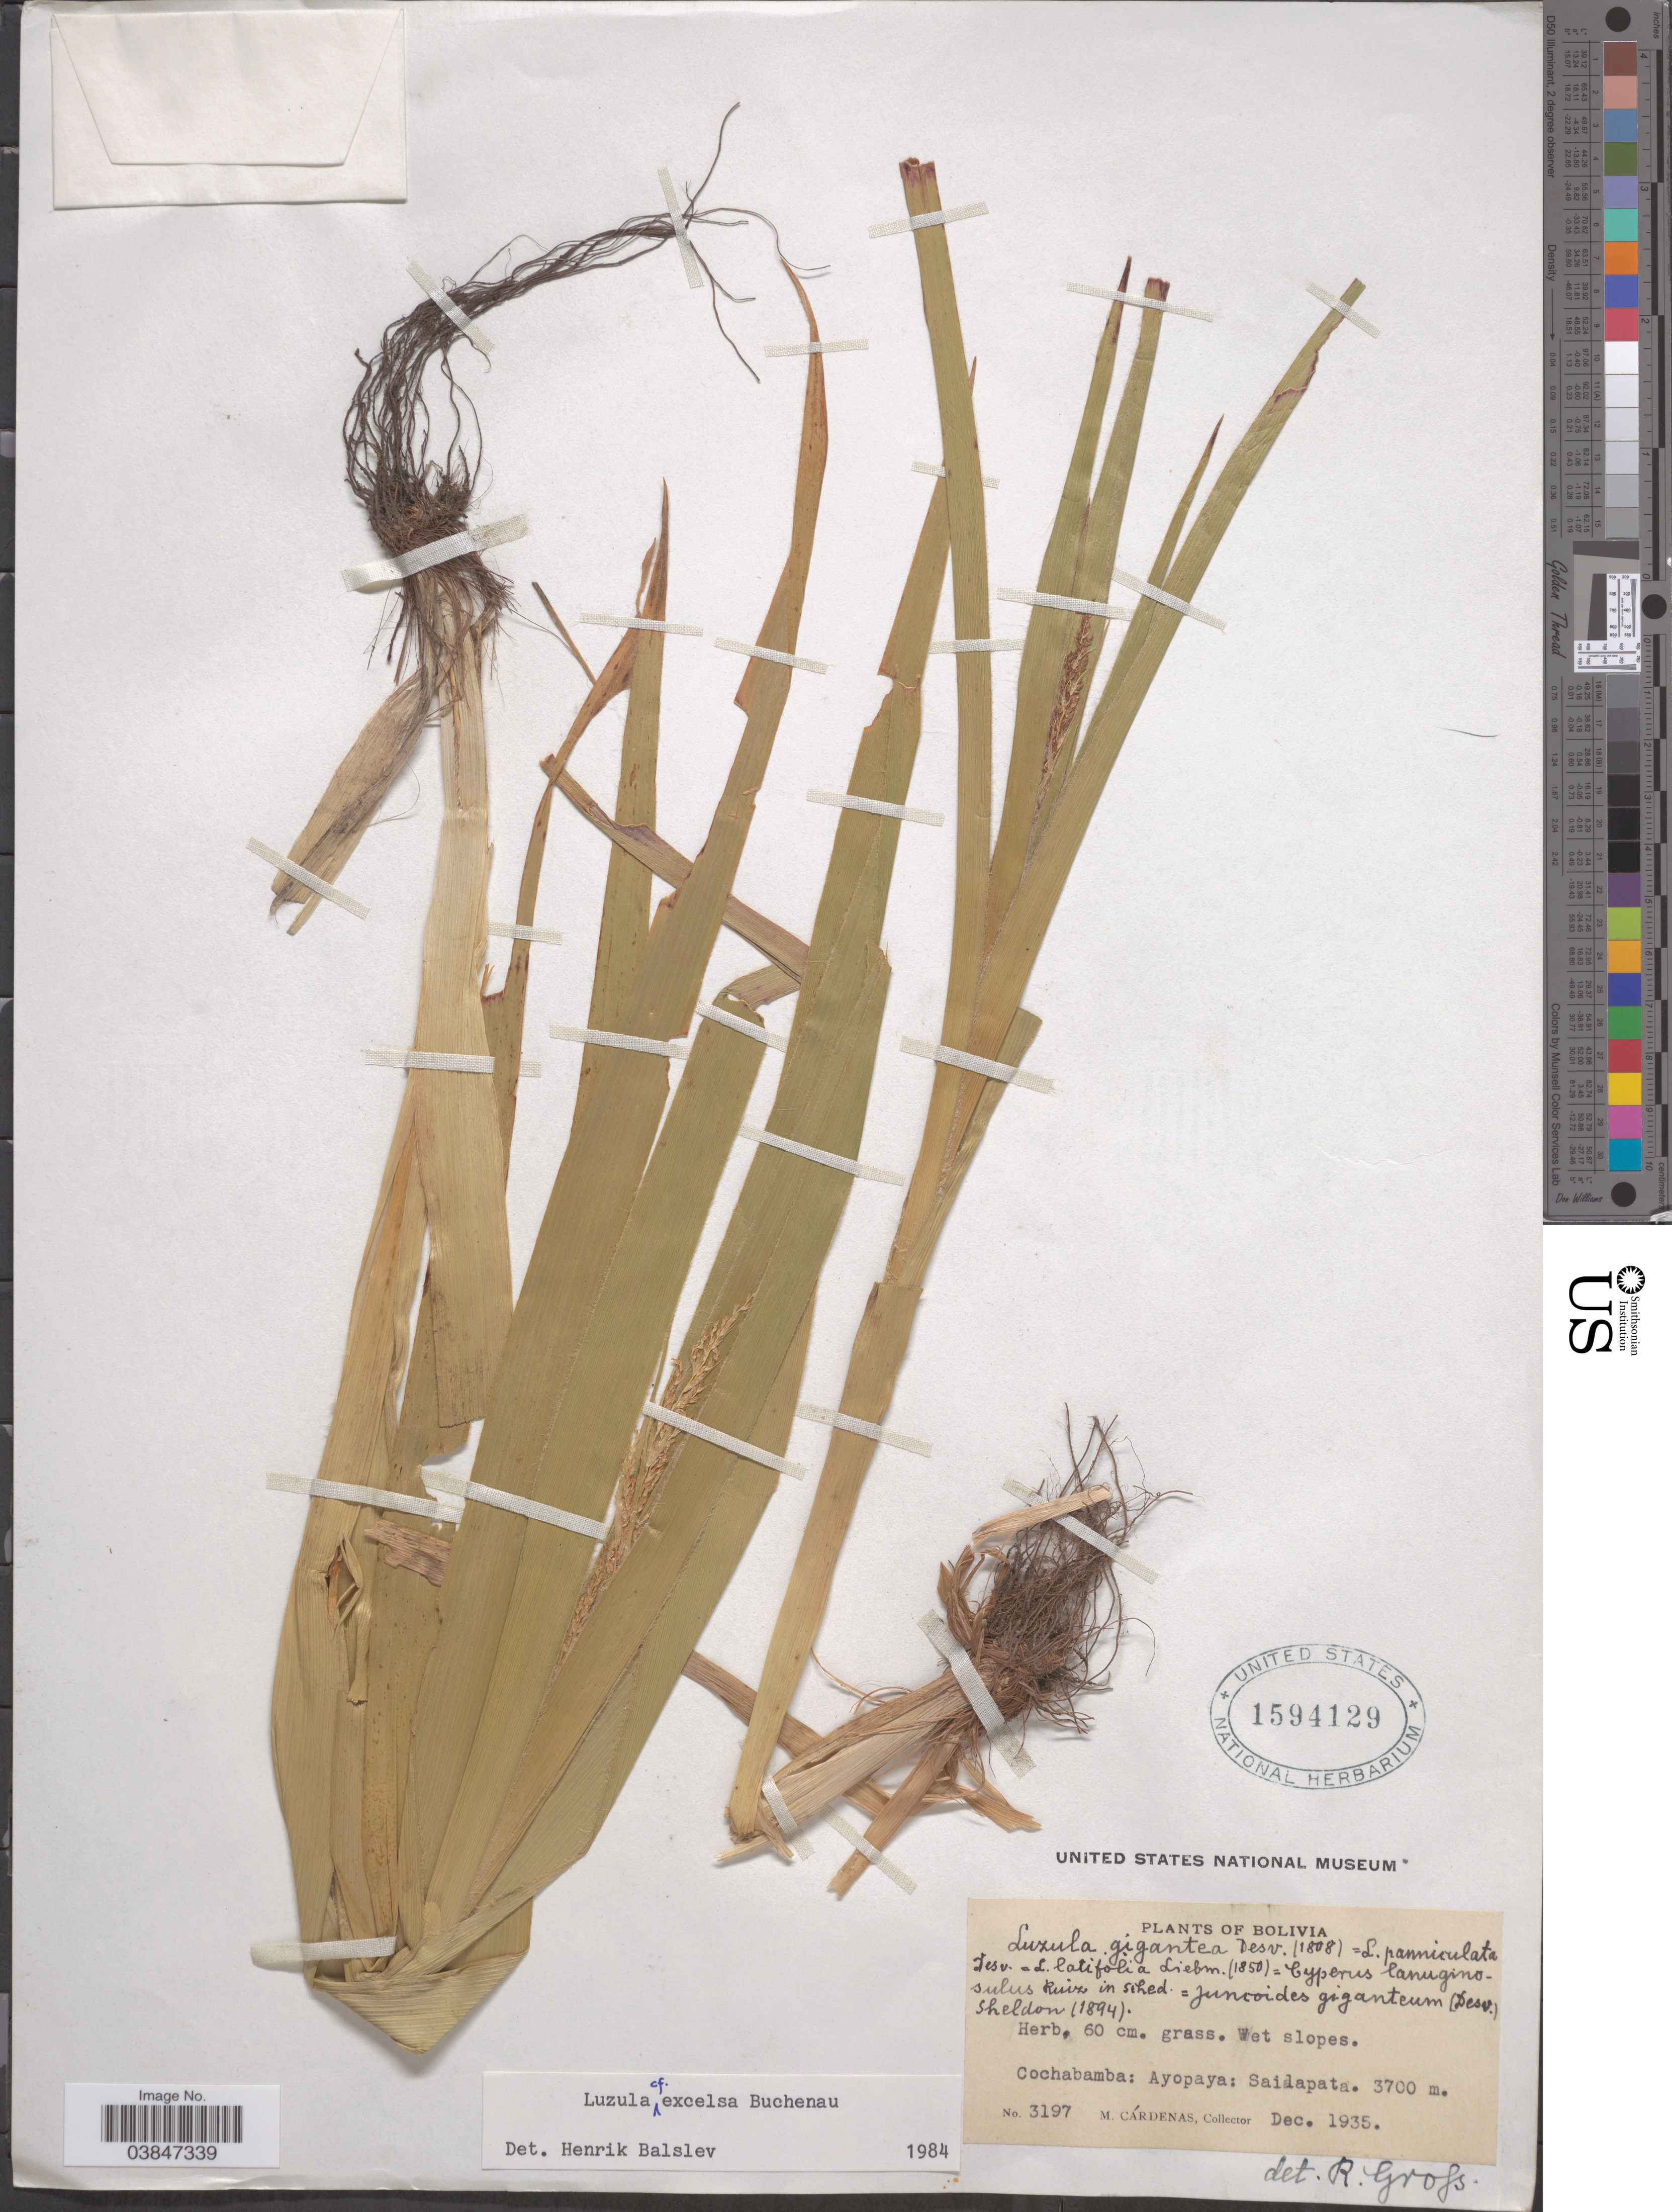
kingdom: Plantae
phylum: Tracheophyta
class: Liliopsida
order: Poales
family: Juncaceae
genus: Luzula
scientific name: Luzula excelsa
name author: Buchenau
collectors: M. Cárdenas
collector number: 3197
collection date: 1935-12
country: Bolivia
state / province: Cochabamba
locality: Ayopaya: Sailapata.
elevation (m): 3700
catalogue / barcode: US 1594129